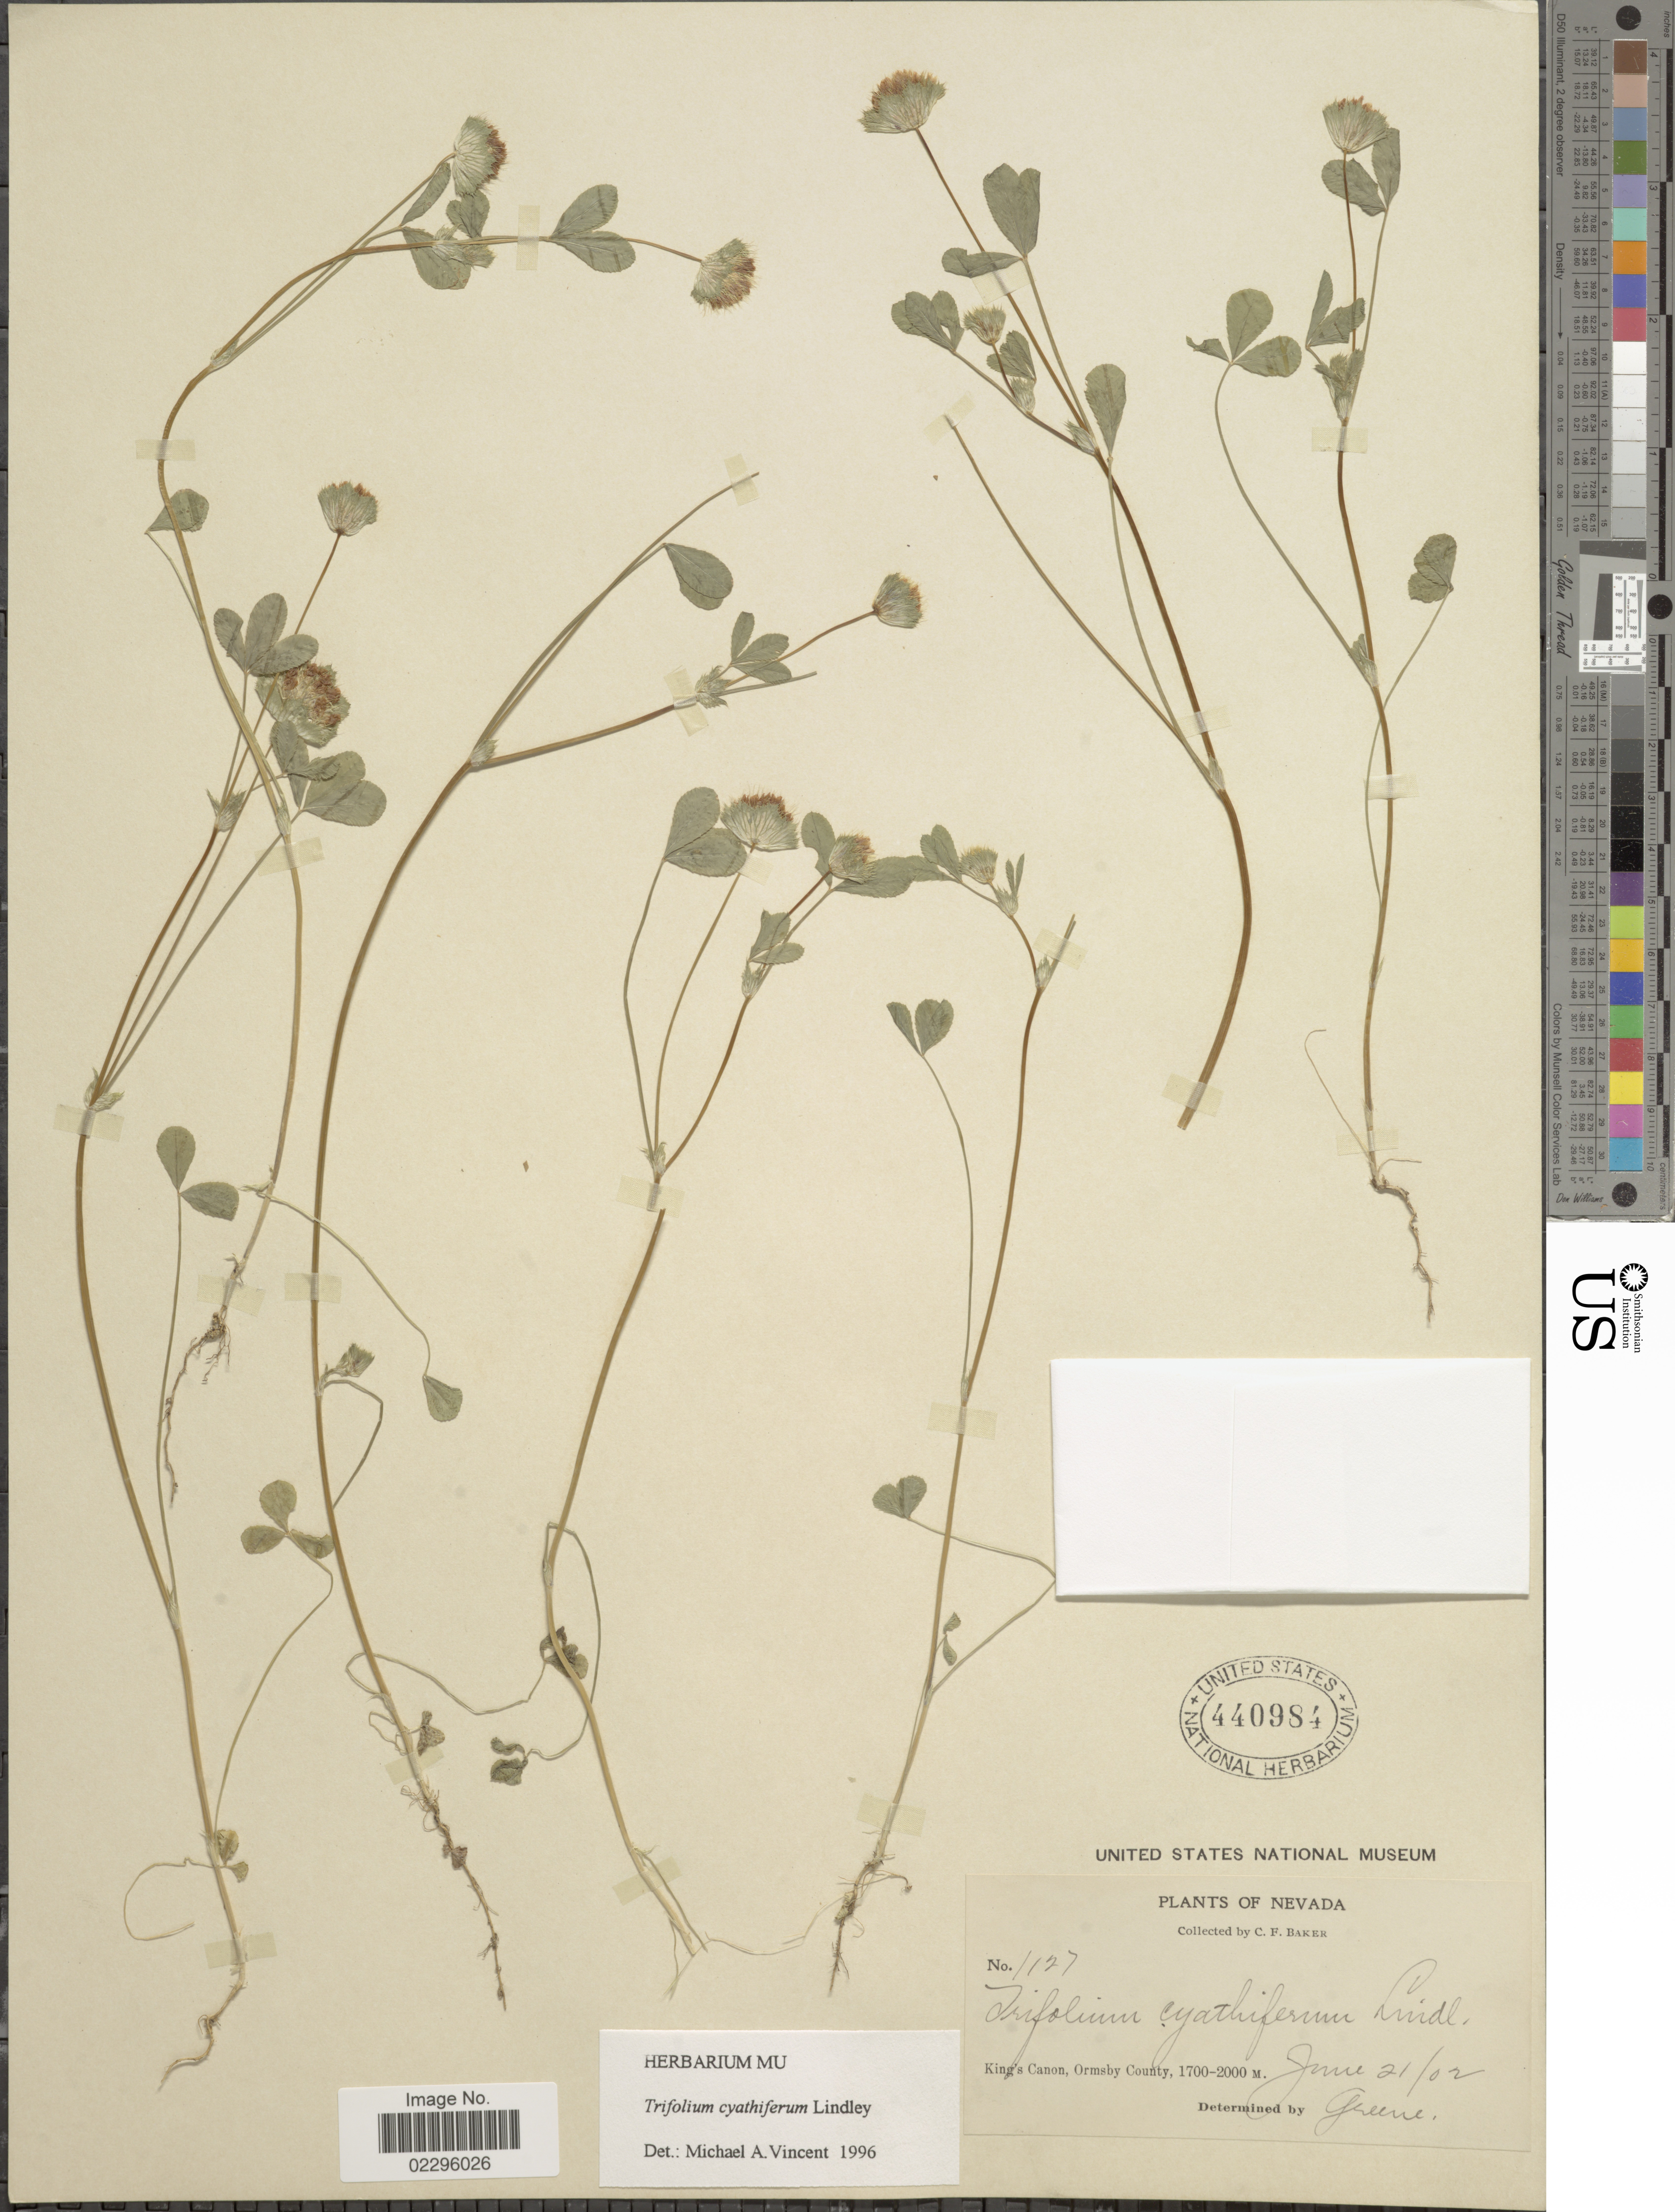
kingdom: Plantae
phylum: Tracheophyta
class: Magnoliopsida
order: Fabales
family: Fabaceae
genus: Trifolium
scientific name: Trifolium cyathiferum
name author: Lindl.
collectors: C. F. Baker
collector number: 1127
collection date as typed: Transcribed d/m/y: 21/6/2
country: United States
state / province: Nevada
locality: King's Canon, Ormsby County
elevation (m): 1700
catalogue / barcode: US 440984